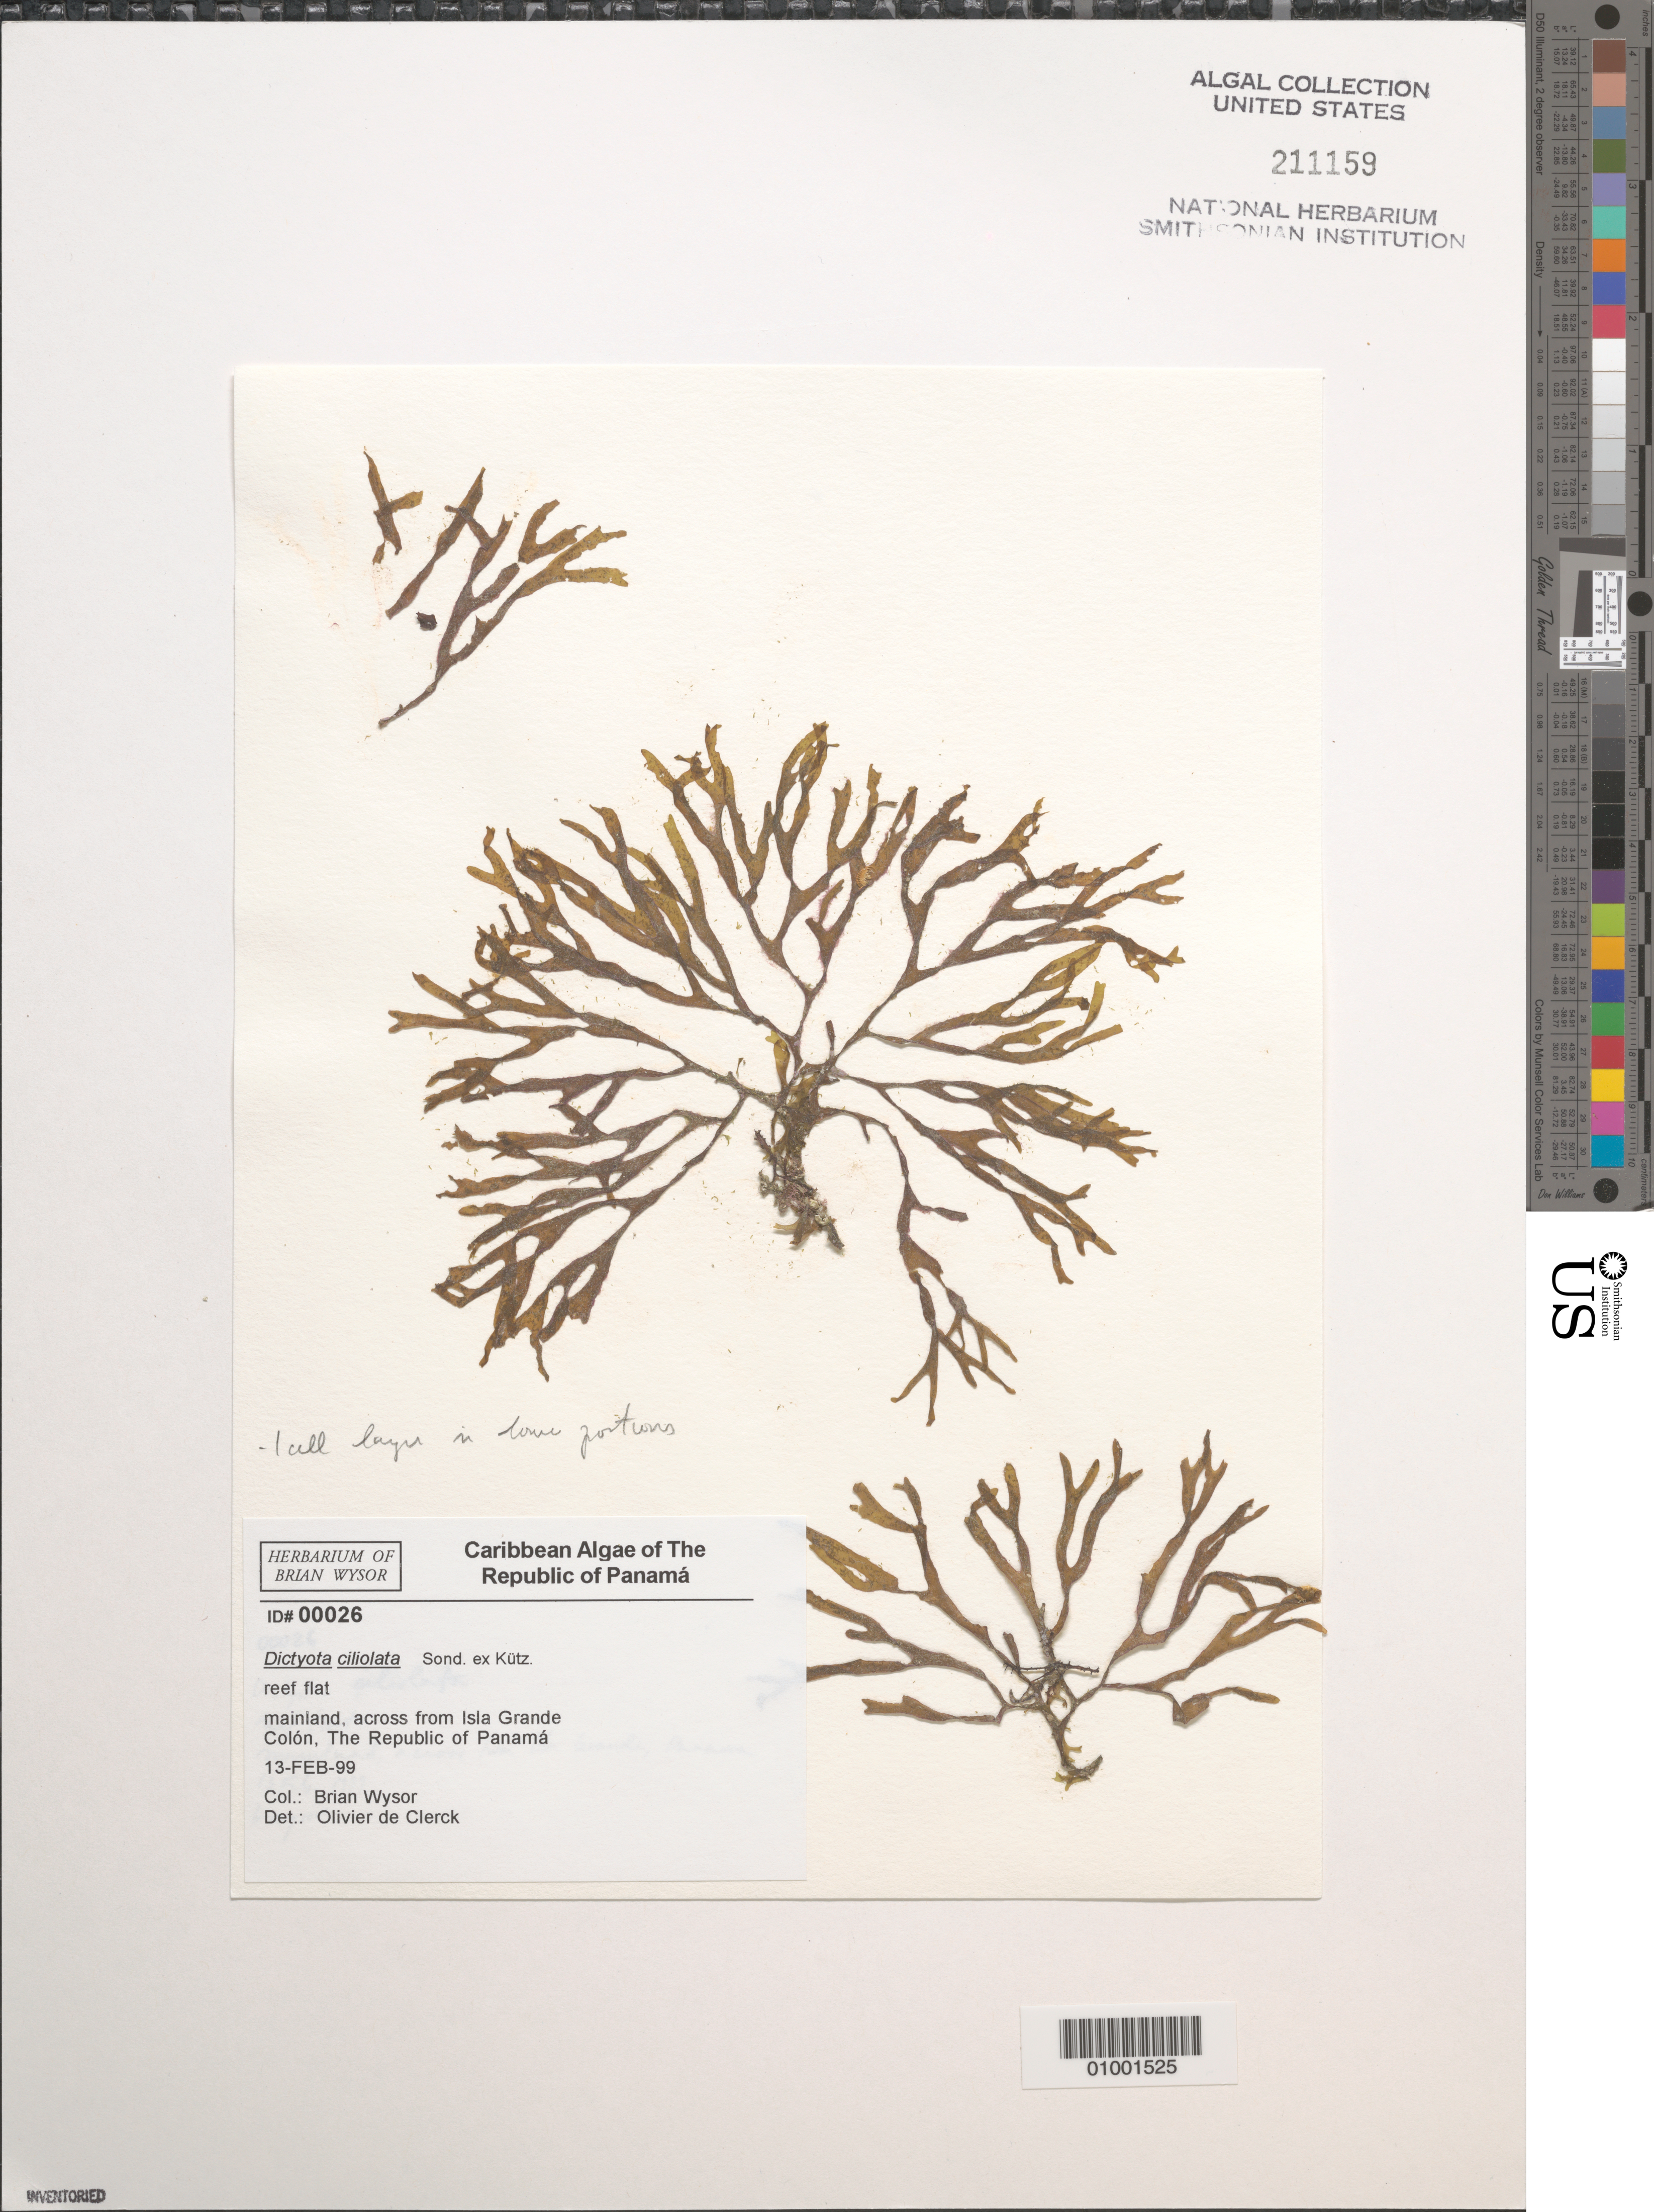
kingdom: Chromista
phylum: Ochrophyta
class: Phaeophyceae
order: Dictyotales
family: Dictyotaceae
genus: Dictyota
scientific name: Dictyota ciliolata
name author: Sond. ex Kütz.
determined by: De Clerck, Olivier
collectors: B. Wysor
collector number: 00026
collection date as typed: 13 Feb 1999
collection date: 1999-02-13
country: Panama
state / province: Colón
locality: Mainland, across from Isla Grande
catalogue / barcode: US 211159